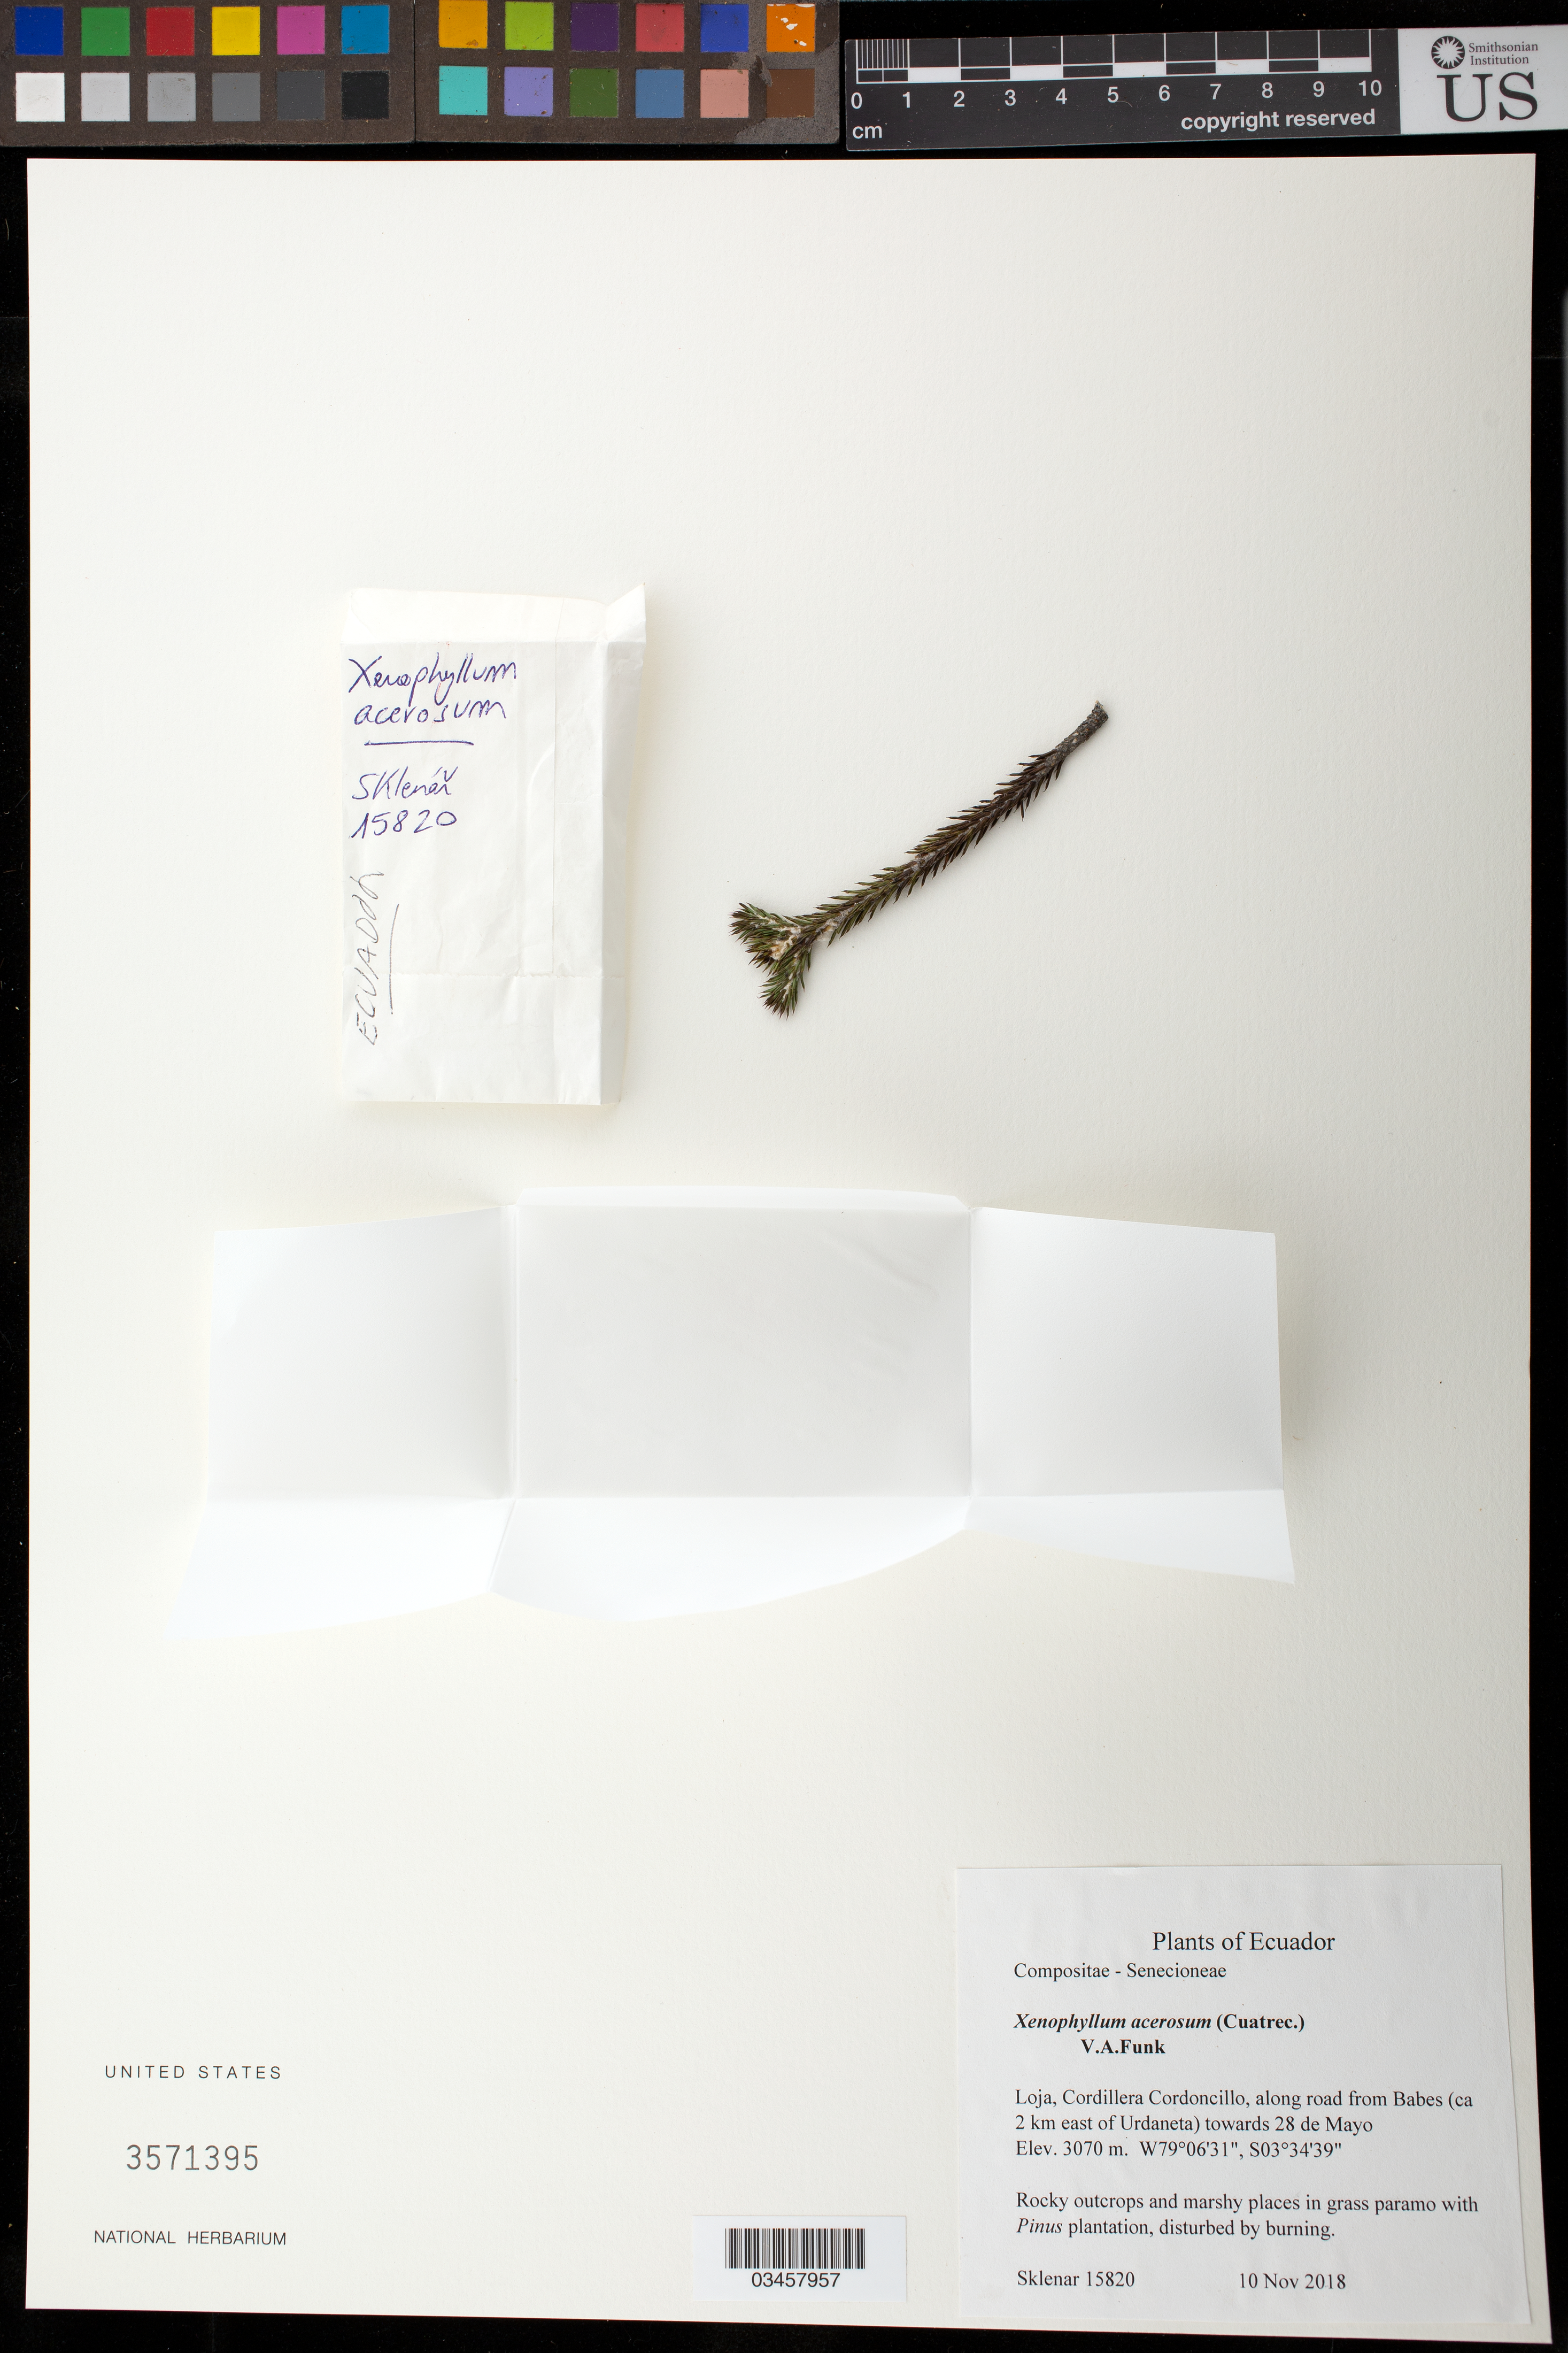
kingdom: Plantae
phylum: Tracheophyta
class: Magnoliopsida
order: Asterales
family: Asteraceae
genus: Xenophyllum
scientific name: Xenophyllum acerosum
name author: (Cuatrec.) V.A. Funk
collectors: P. Sklenár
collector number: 15820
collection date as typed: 10 Nov 2018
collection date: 2018-11-10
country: Ecuador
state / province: Loja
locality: Cordillera Cordoncillo, along road from Babes (Ca 2 km E of Urdaneta) towards 28 de Mayo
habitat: Rocky outcrops and marshy places in grass paramo with Pinus plantation, disturbed by burning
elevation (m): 3070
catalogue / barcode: US 3571395